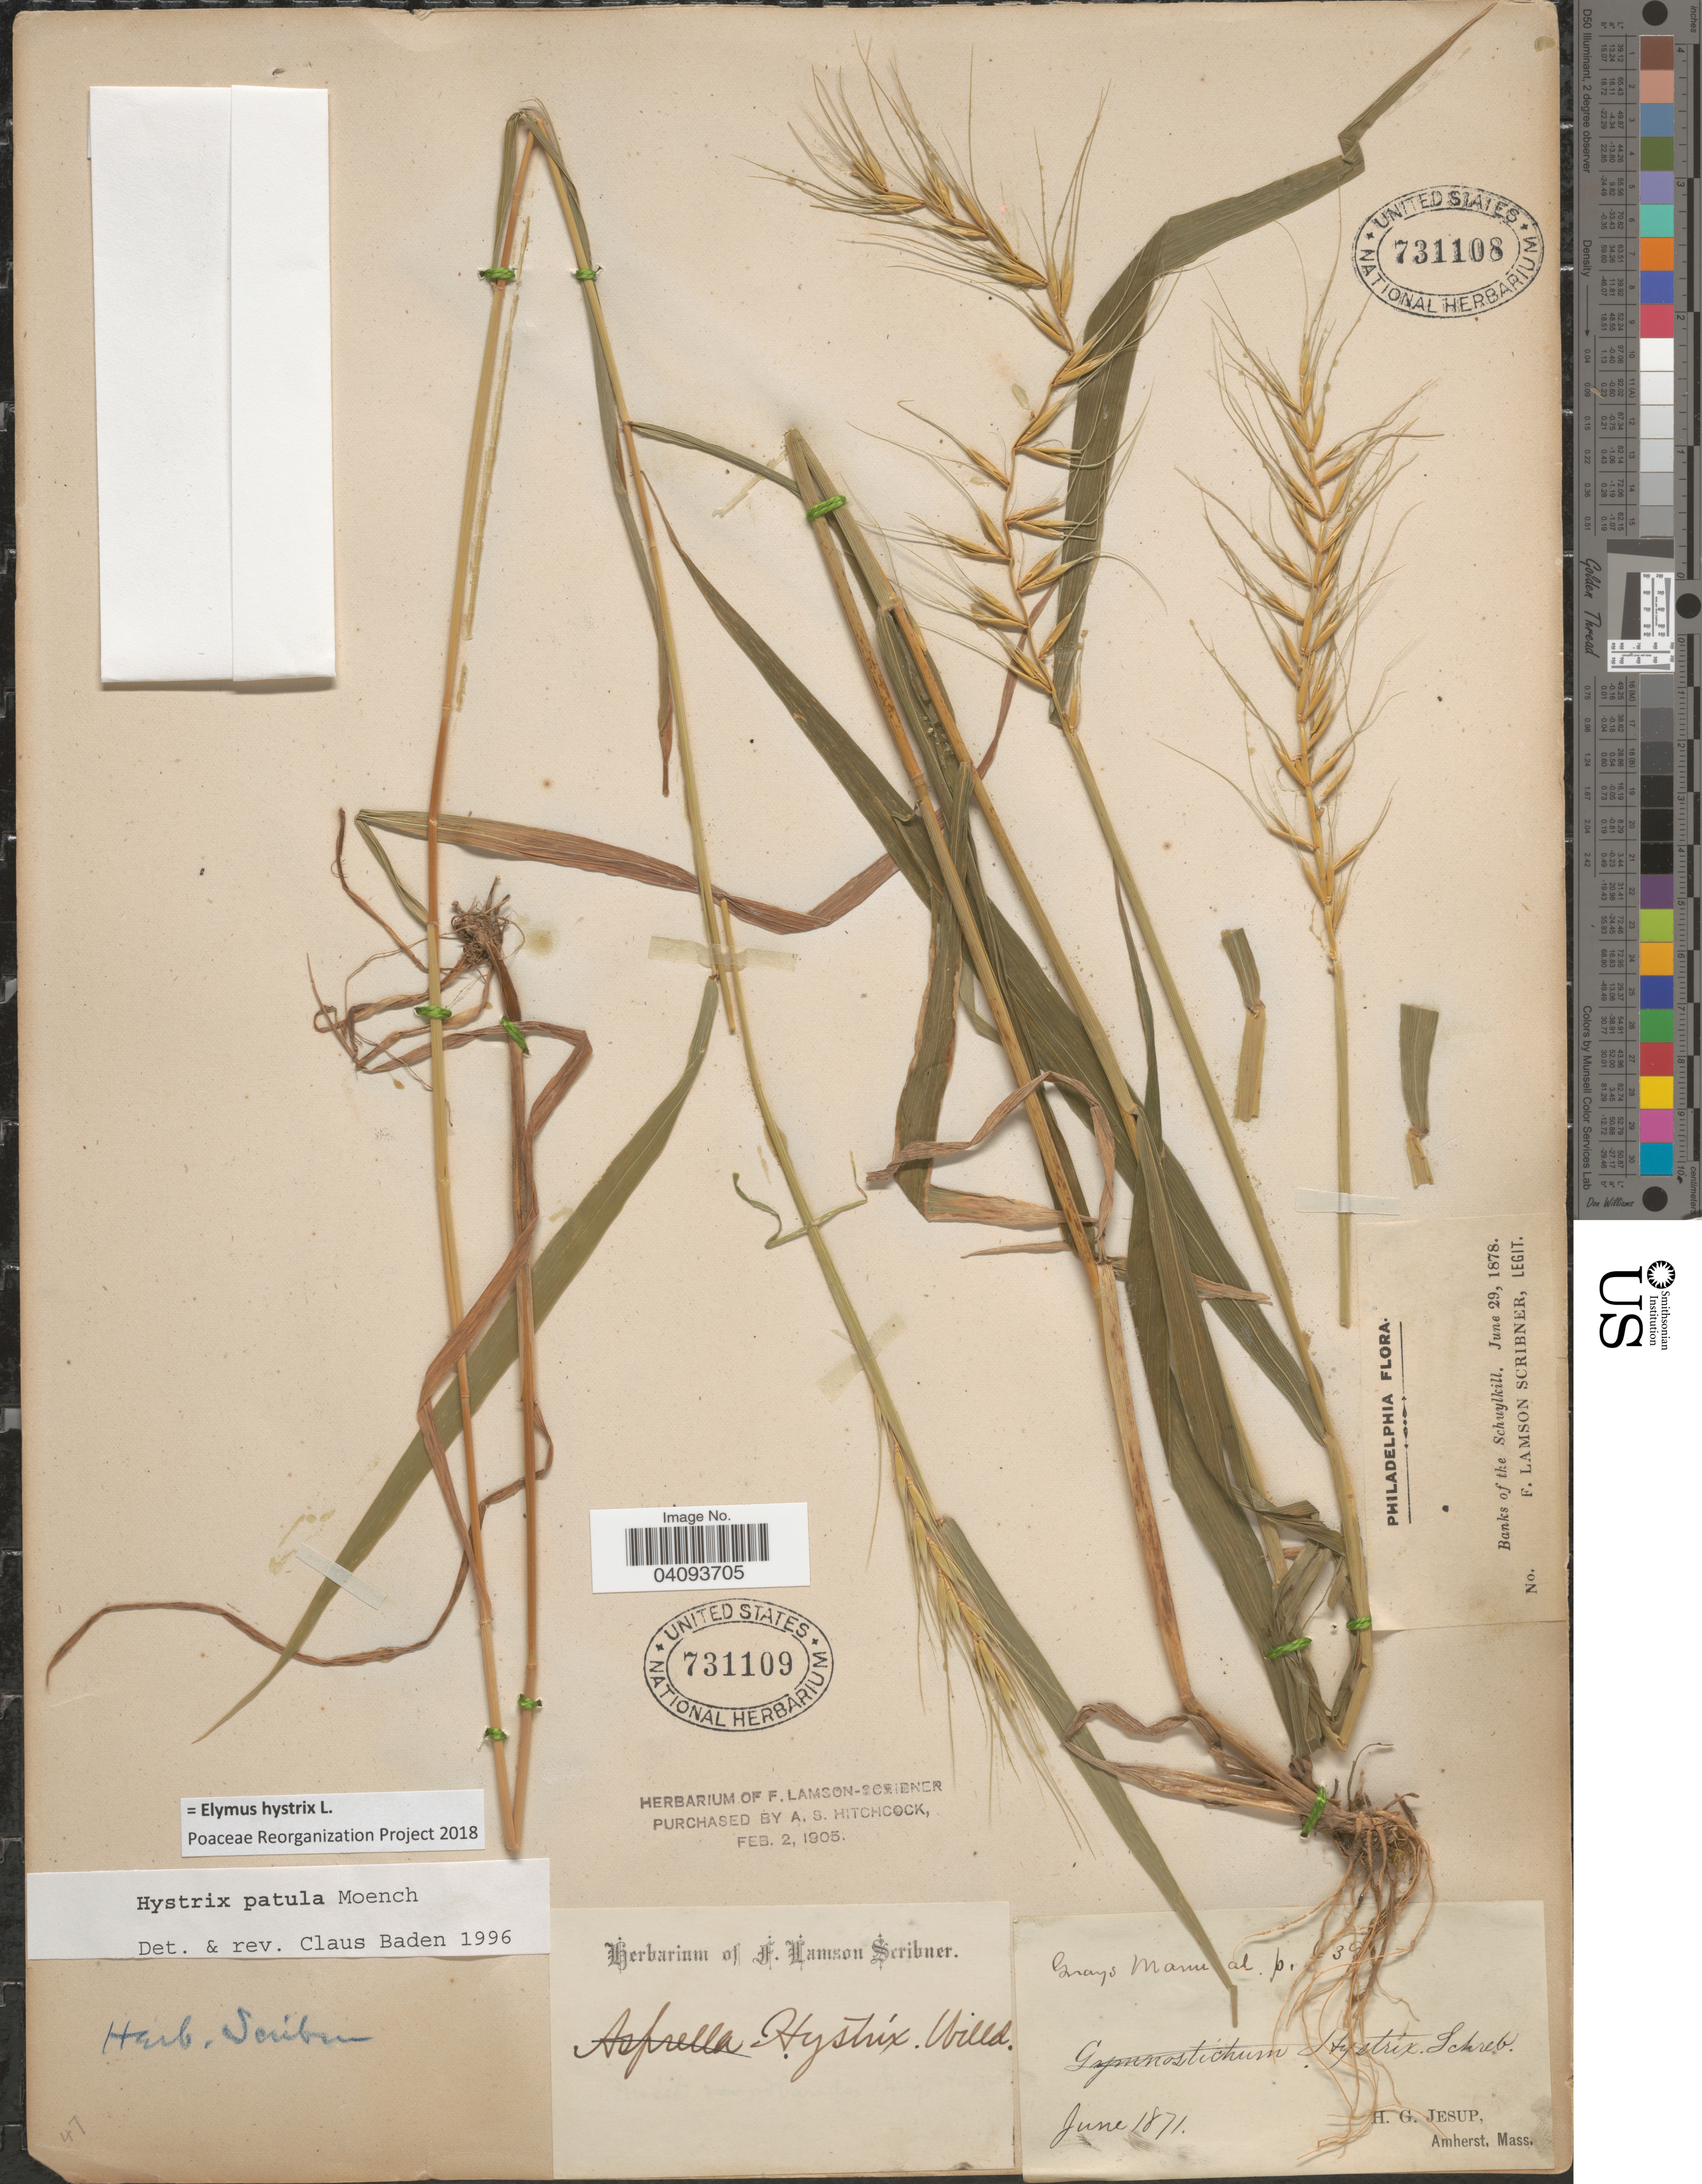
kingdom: Plantae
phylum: Tracheophyta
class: Liliopsida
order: Poales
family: Poaceae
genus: Elymus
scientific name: Elymus hystrix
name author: L.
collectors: F. Lamson-Scribner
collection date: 1878-06-29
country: United States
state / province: Pennsylvania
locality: Philadelphia. Banks of the Schuylkill.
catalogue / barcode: US 731108-2